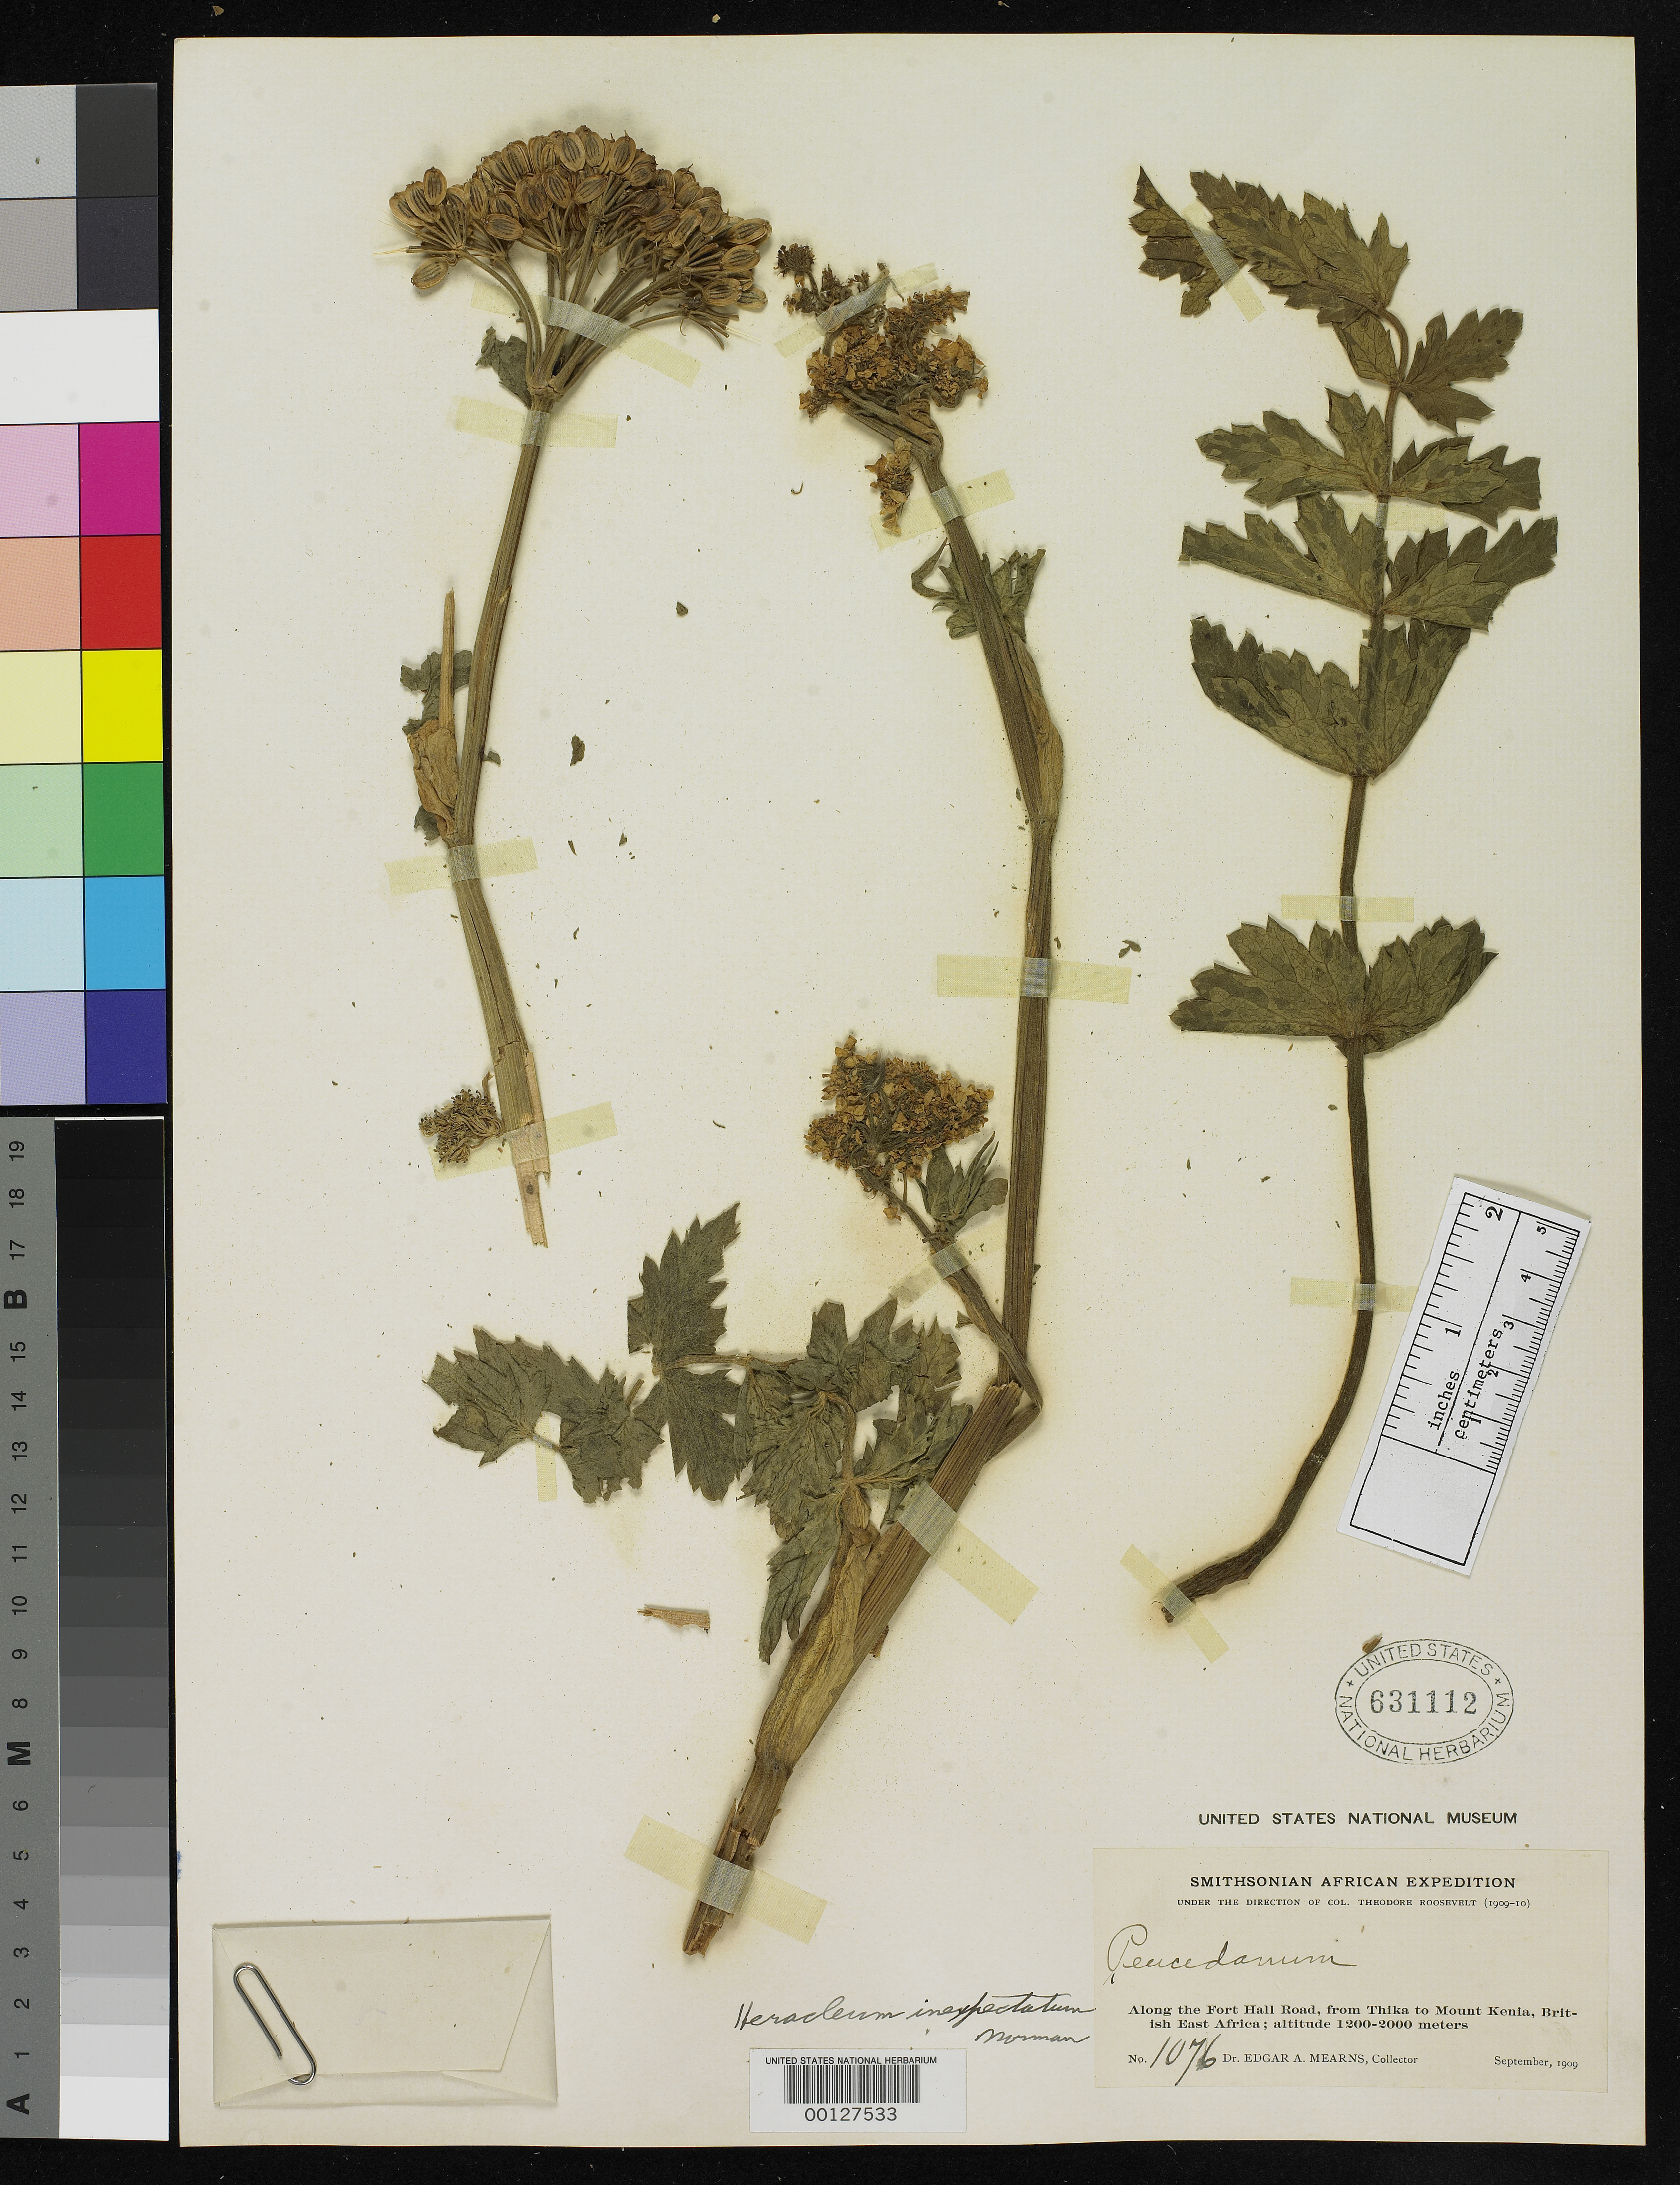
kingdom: Plantae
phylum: Tracheophyta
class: Magnoliopsida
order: Apiales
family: Apiaceae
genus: Heracleum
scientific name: Heracleum inexpectatum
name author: C. Norman in De Wild.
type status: Type Collection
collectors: E. A. Mearns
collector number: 1076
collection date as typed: Sep 1909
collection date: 1909-09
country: Kenya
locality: Along Fort Hall road, from Thikato Mt. Kenia.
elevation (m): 1200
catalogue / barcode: US 631112